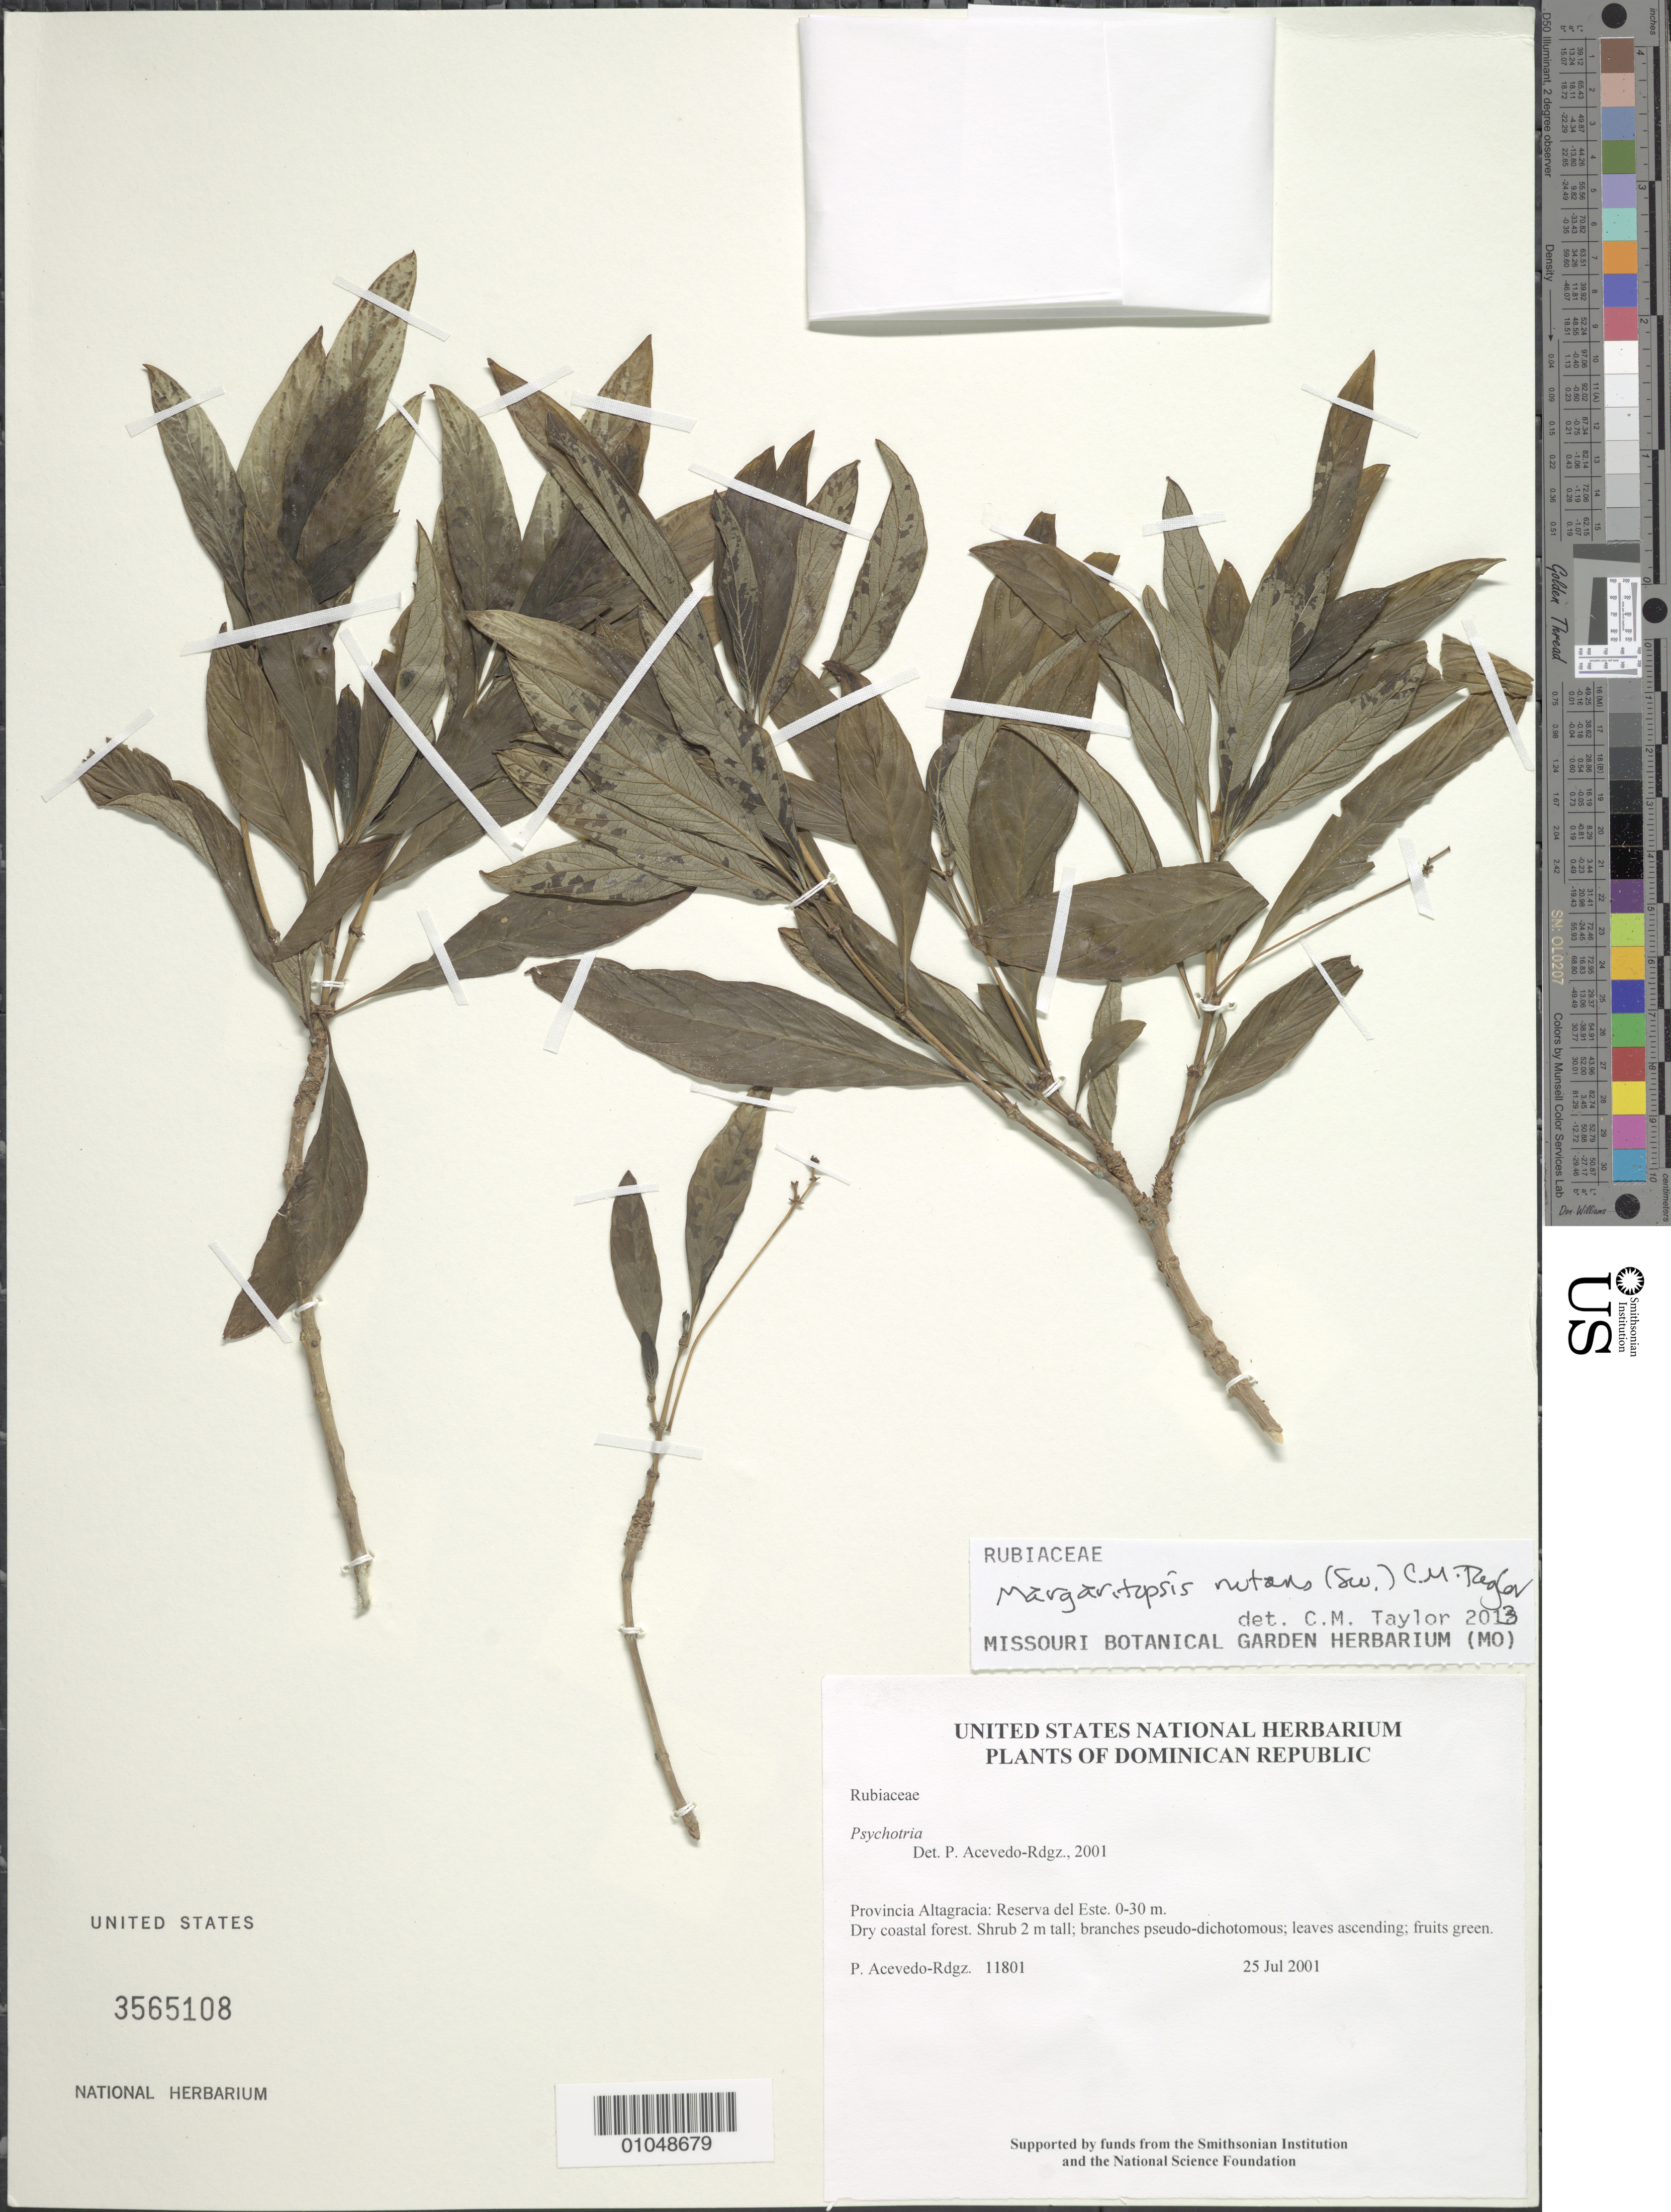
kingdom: Plantae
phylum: Tracheophyta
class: Magnoliopsida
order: Gentianales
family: Rubiaceae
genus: Margaritopsis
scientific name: Margaritopsis nutans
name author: (Sw.) C.M. Taylor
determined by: Taylor, Charlotte M.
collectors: P. Acevedo-Rodr.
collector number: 11801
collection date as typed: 25 Jul 2001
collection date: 2001-07-25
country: Dominican Republic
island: Hispaniola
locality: Provincia Altagracia: Reserva del Este.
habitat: Dry coastal forest.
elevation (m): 0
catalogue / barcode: US 3565108